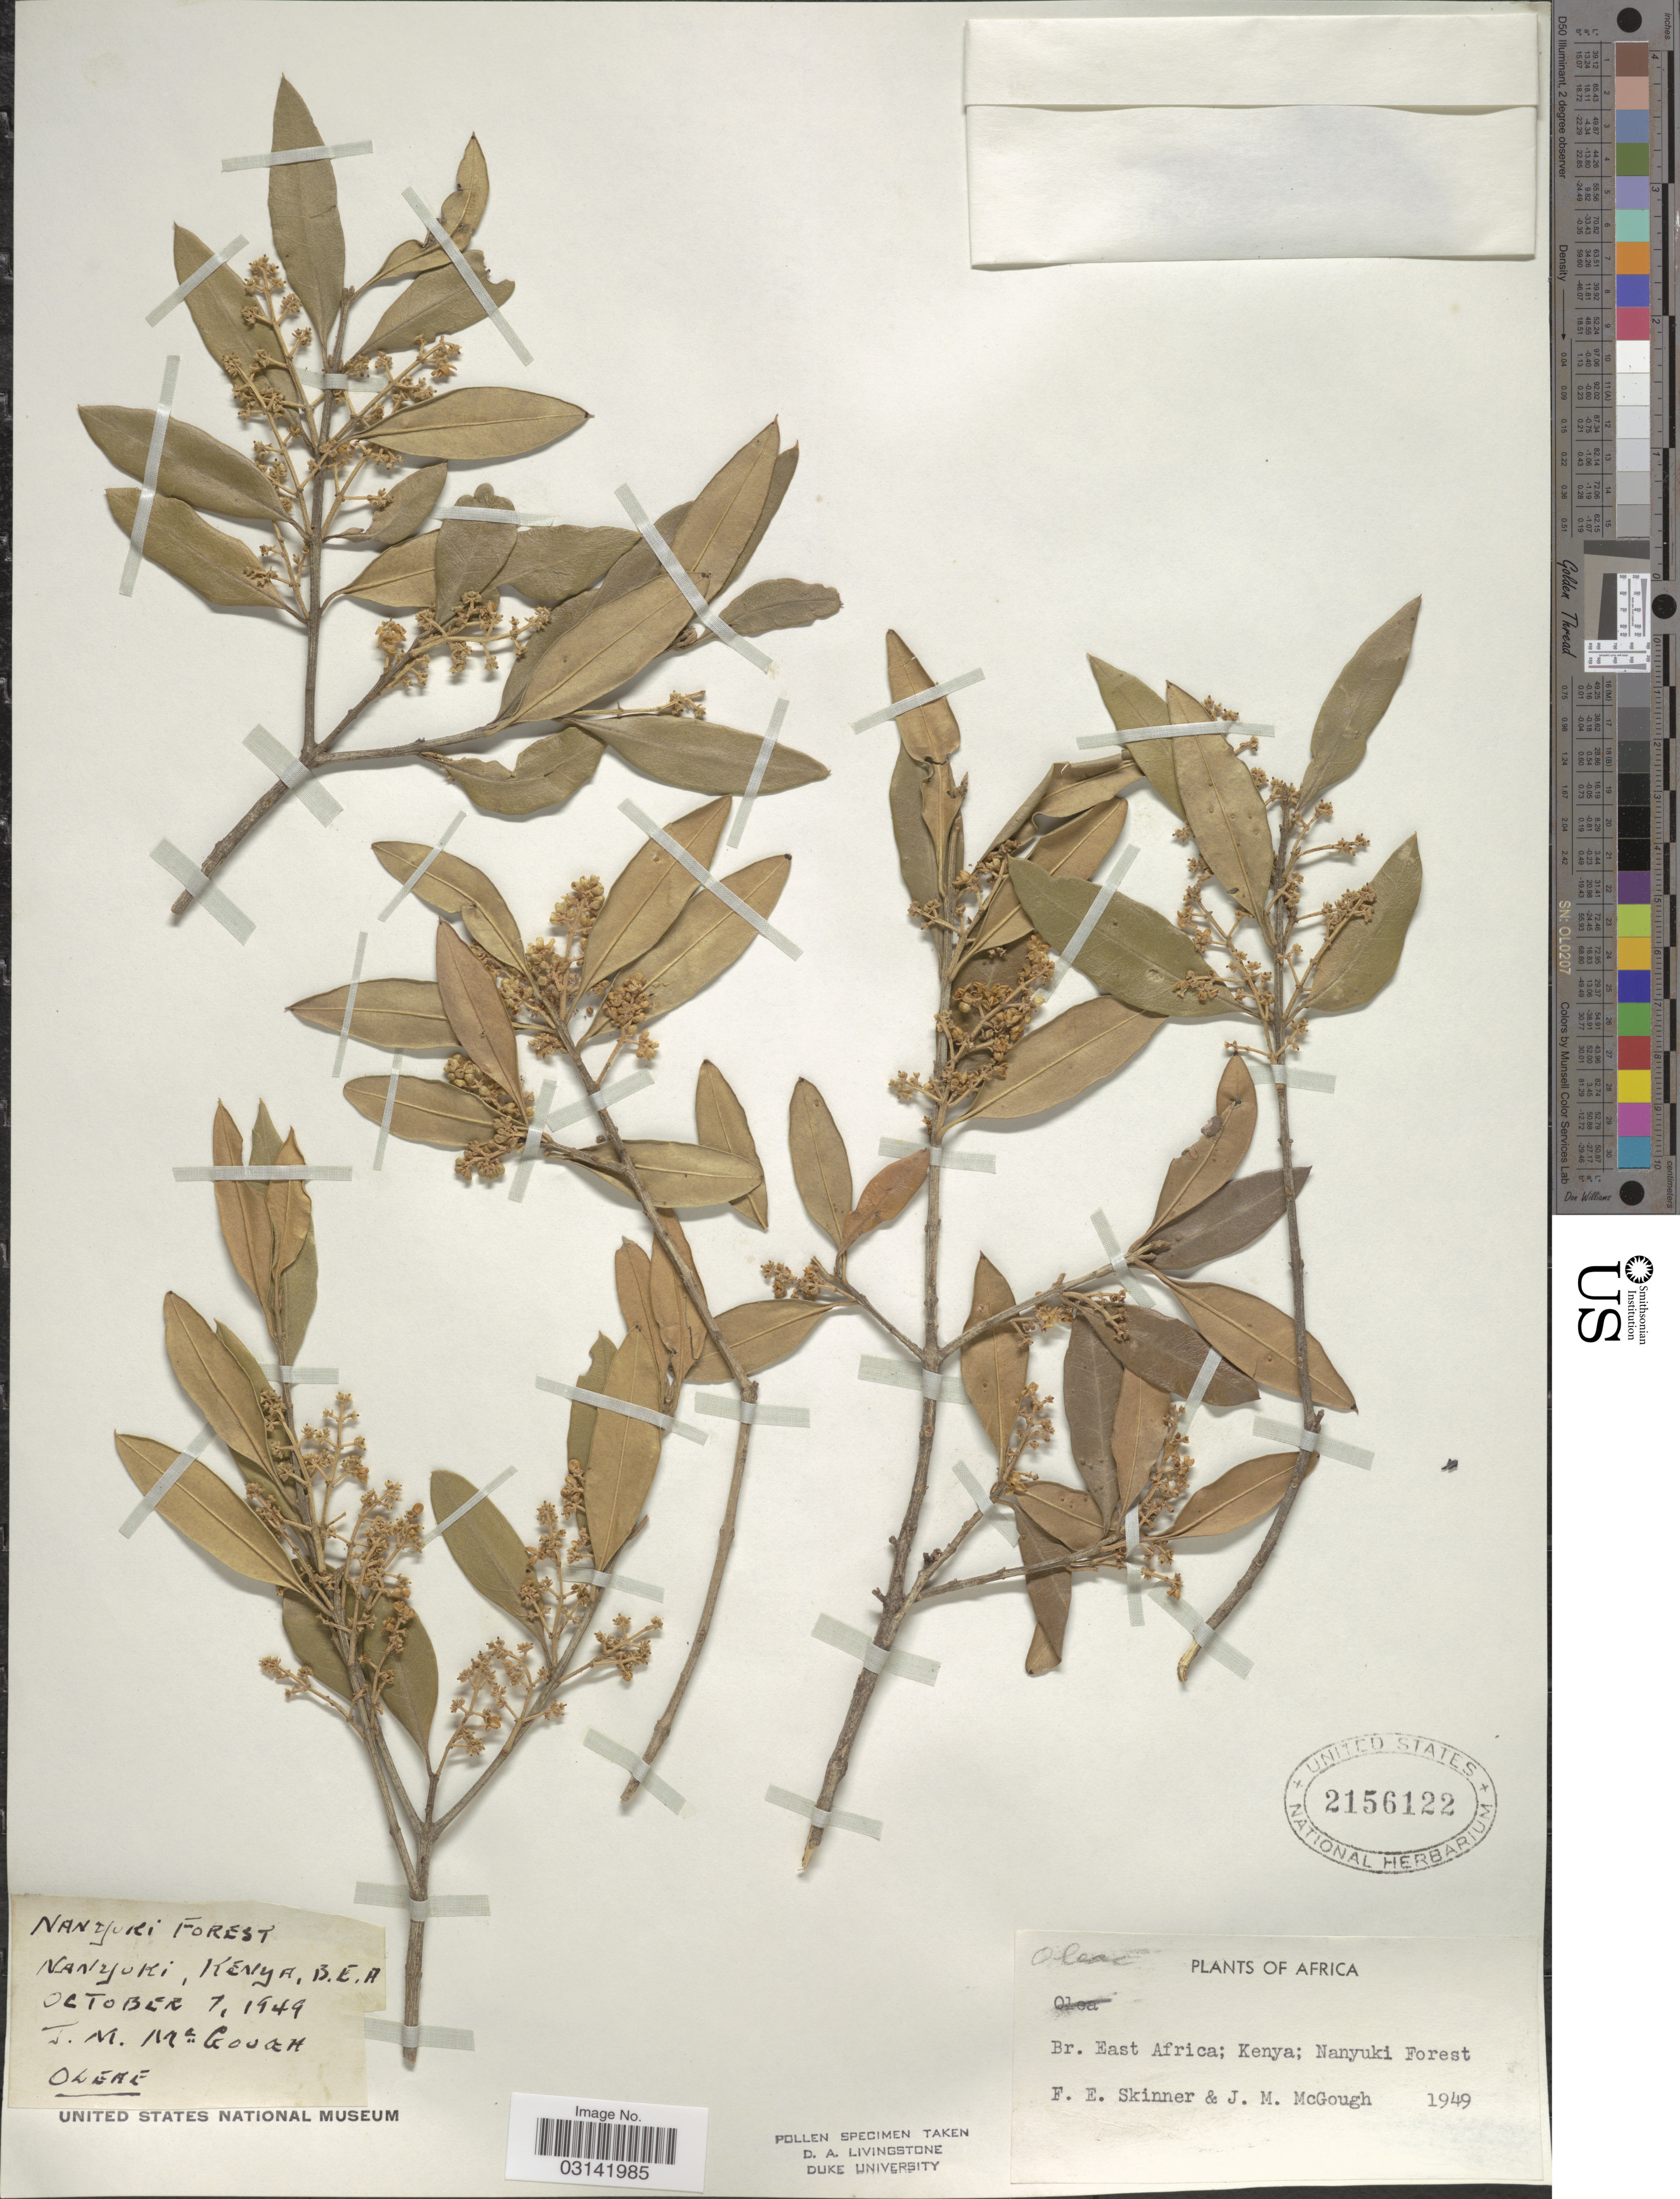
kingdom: Plantae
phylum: Tracheophyta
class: Magnoliopsida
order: Lamiales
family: Oleaceae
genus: Olea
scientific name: Olea chrysophylla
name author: Lam.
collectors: F. Skinner & J. Mcgough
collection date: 1949-10-01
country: Kenya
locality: Br. East Africa; Kenya; Nanyuki Forest, Nanyuki.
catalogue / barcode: US 2156122